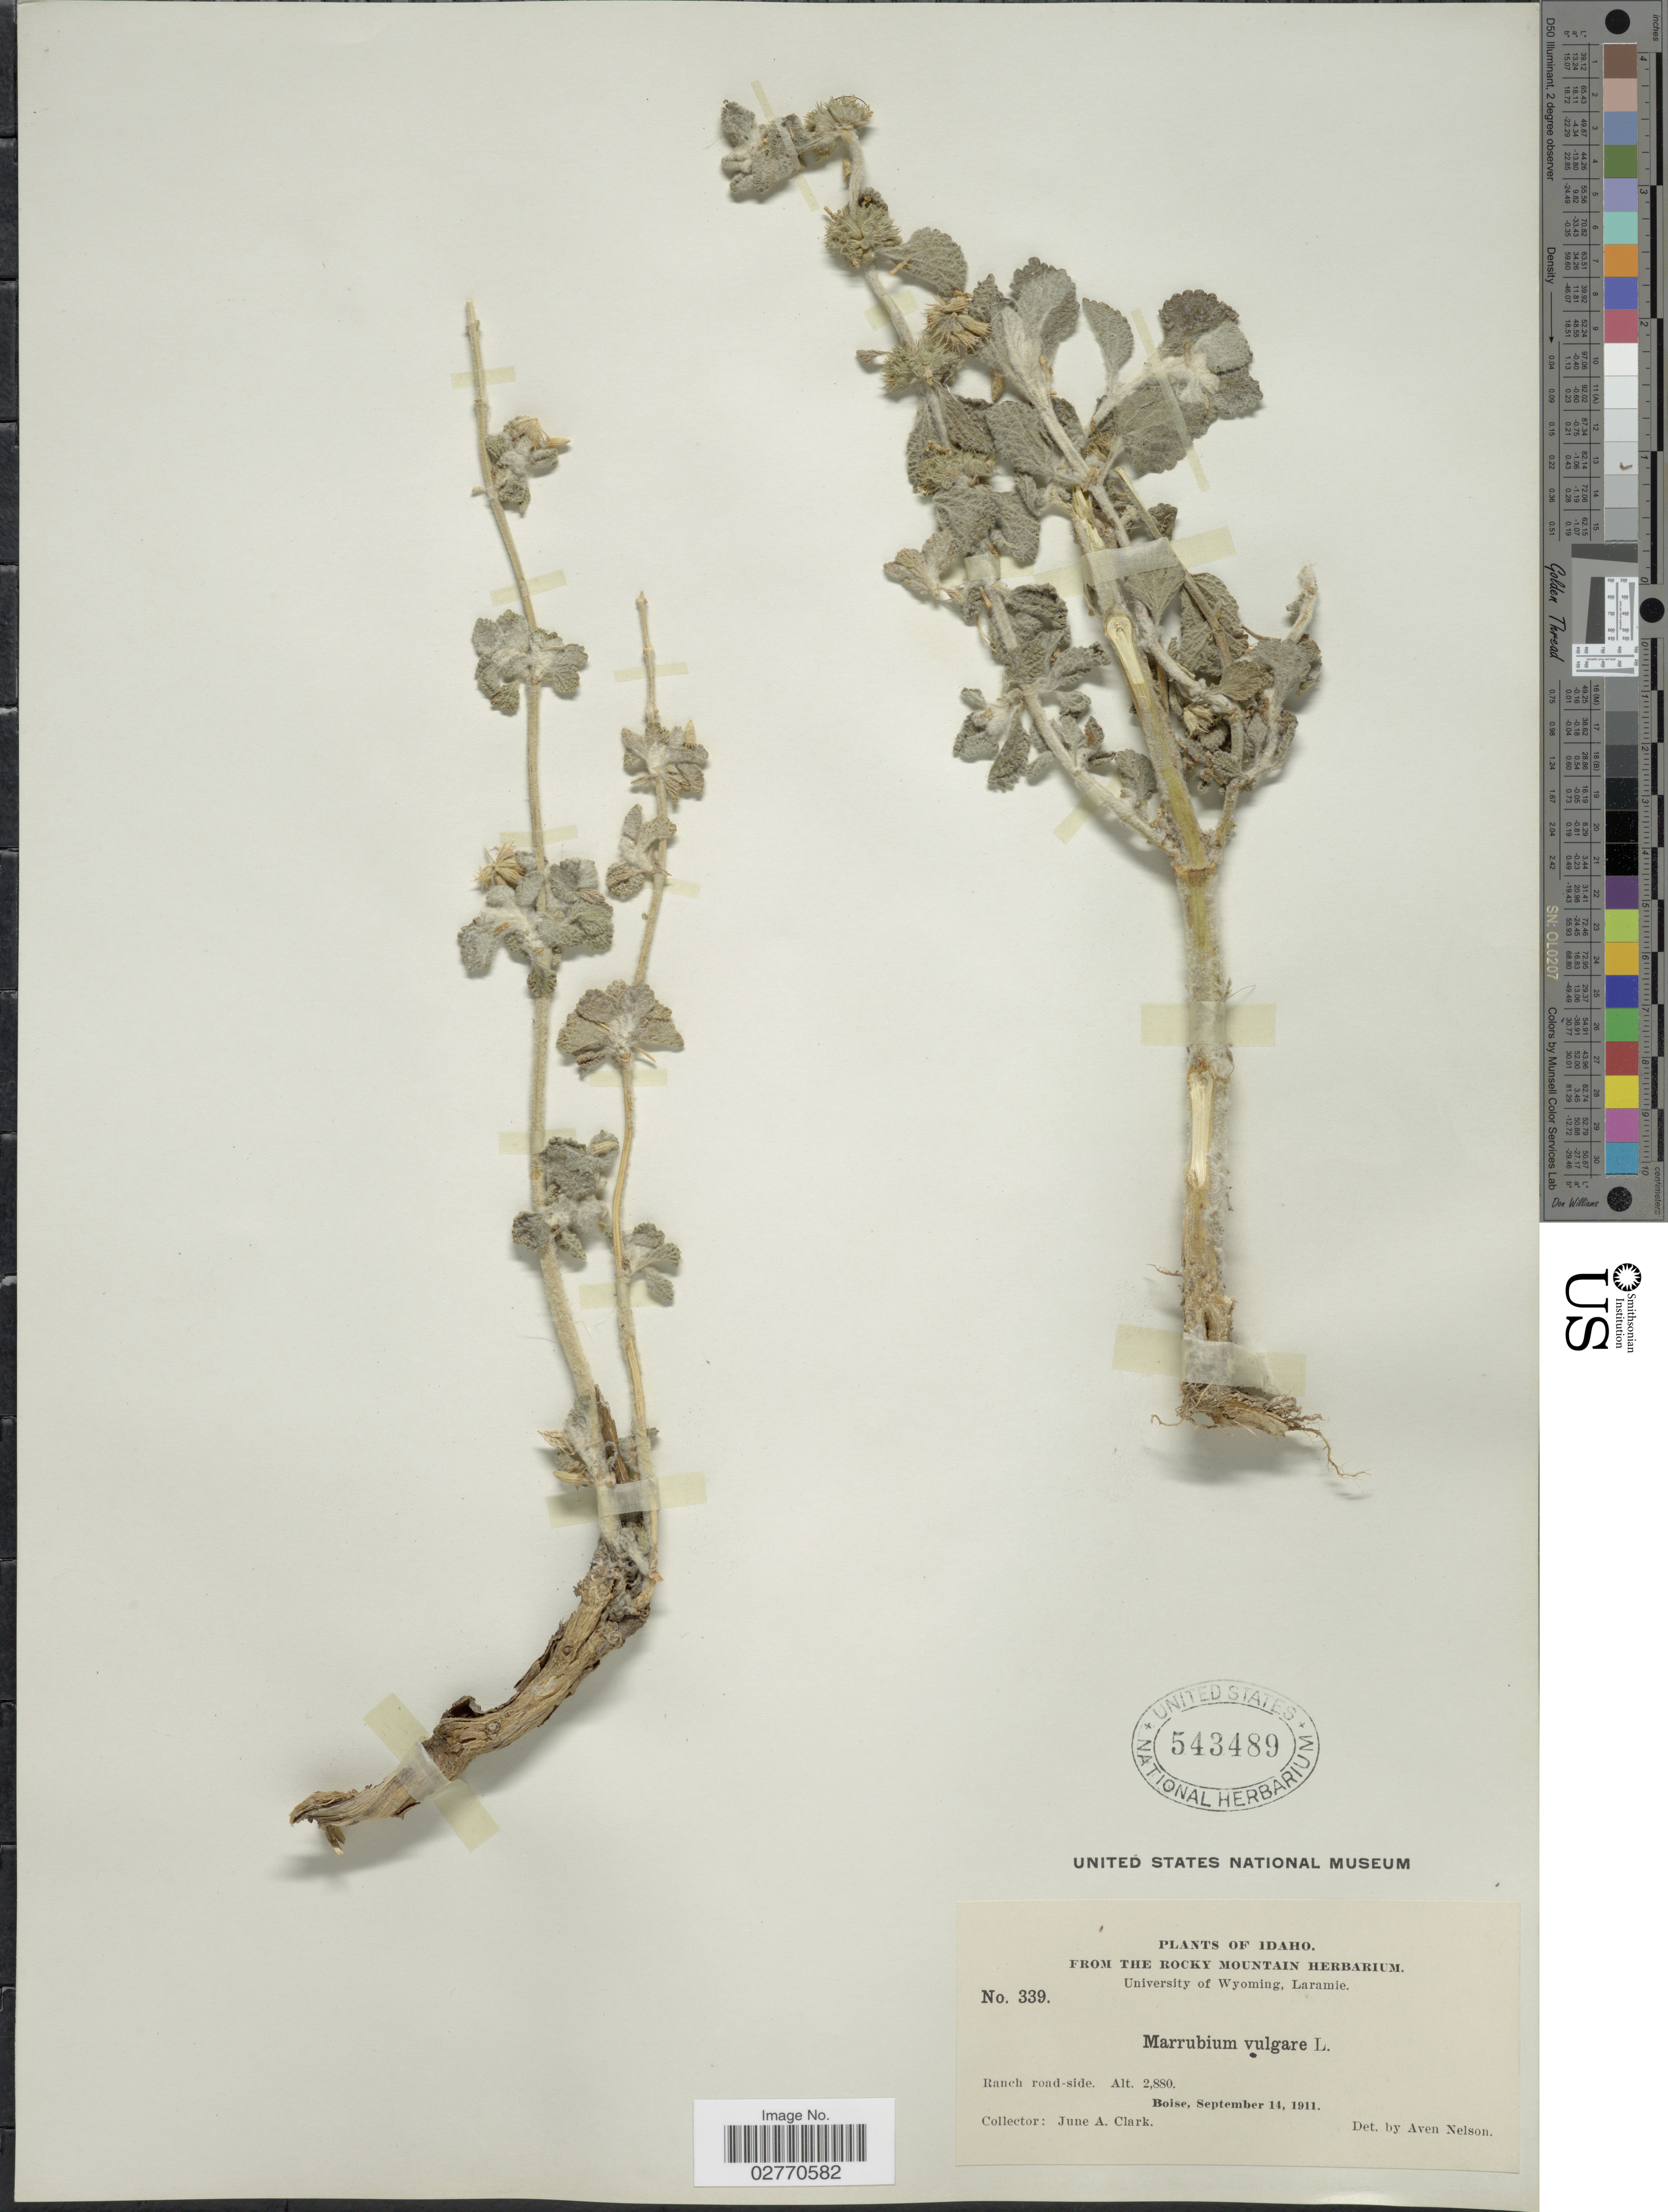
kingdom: Plantae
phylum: Tracheophyta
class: Magnoliopsida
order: Lamiales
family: Lamiaceae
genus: Marrubium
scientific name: Marrubium vulgare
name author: L.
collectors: J. A. Clark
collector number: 339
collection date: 1911-09-14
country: United States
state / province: Idaho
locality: Ranch road-side, Boise.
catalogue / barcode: US 543489